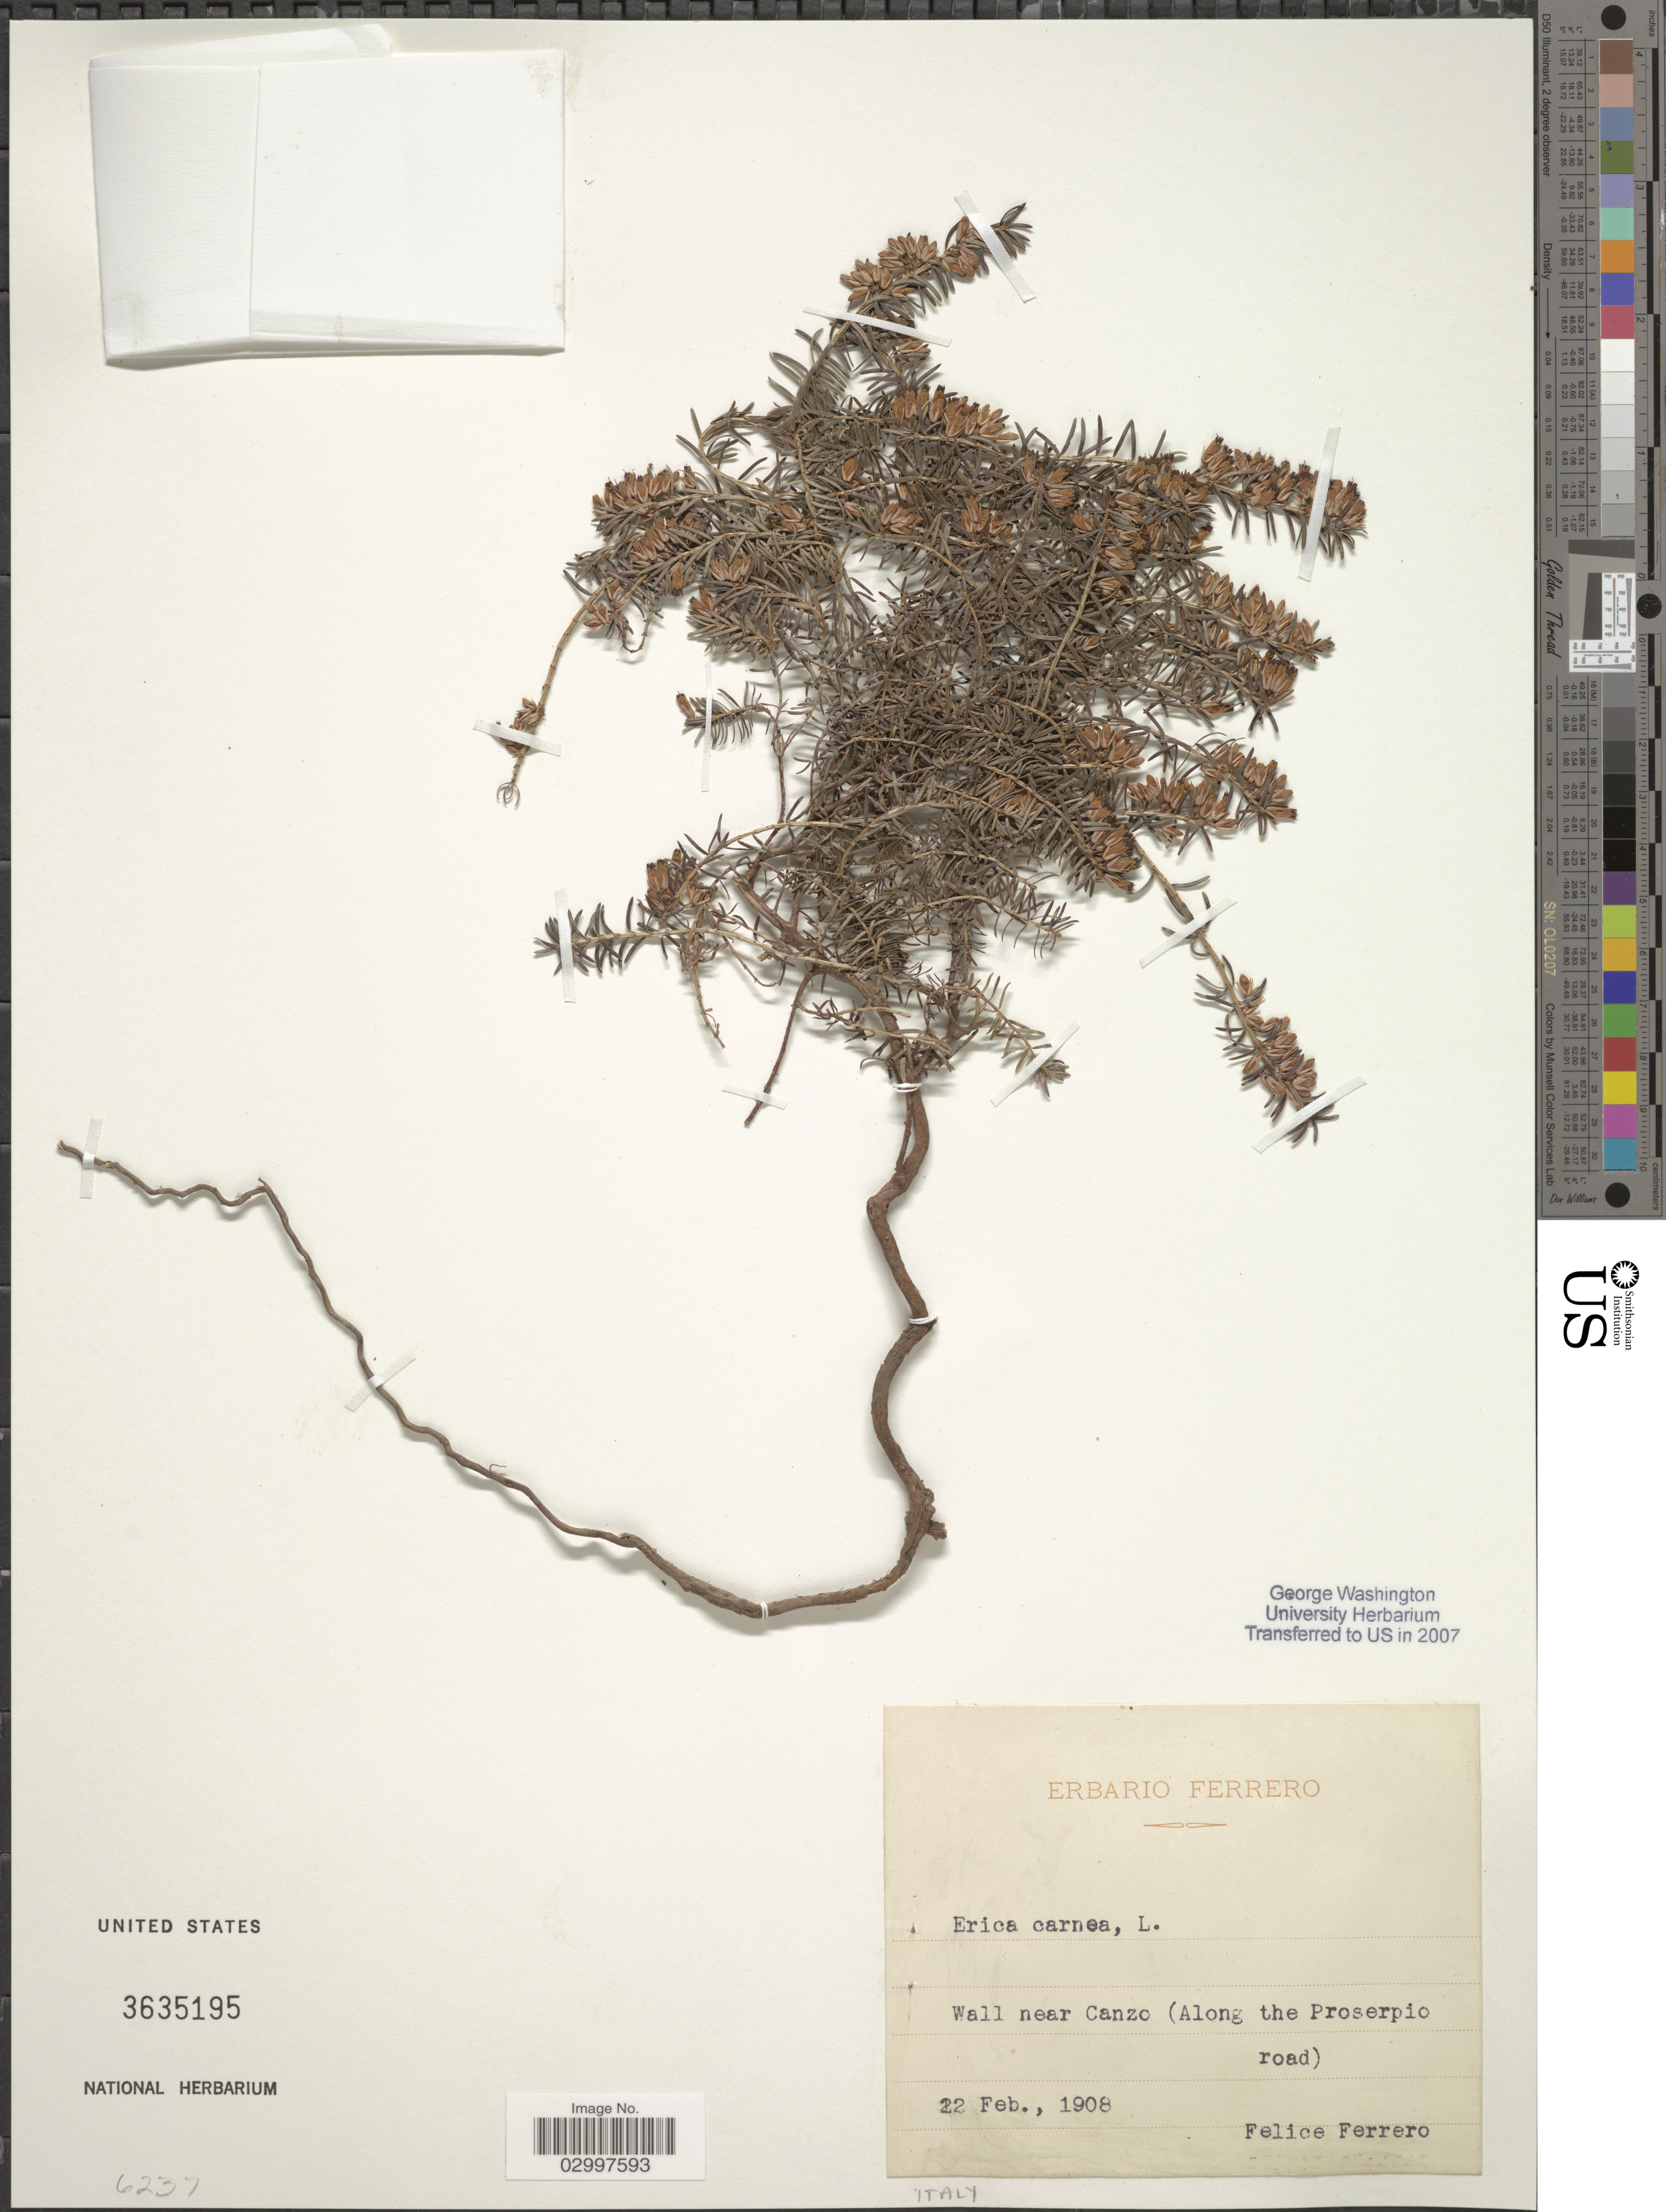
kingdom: Plantae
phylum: Tracheophyta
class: Magnoliopsida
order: Ericales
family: Ericaceae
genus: Erica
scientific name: Erica carnea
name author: L.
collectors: F. Ferrero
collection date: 1908-02-22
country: Italy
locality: Wall near Canzo (Along the Proserpio road).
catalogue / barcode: US 3635195